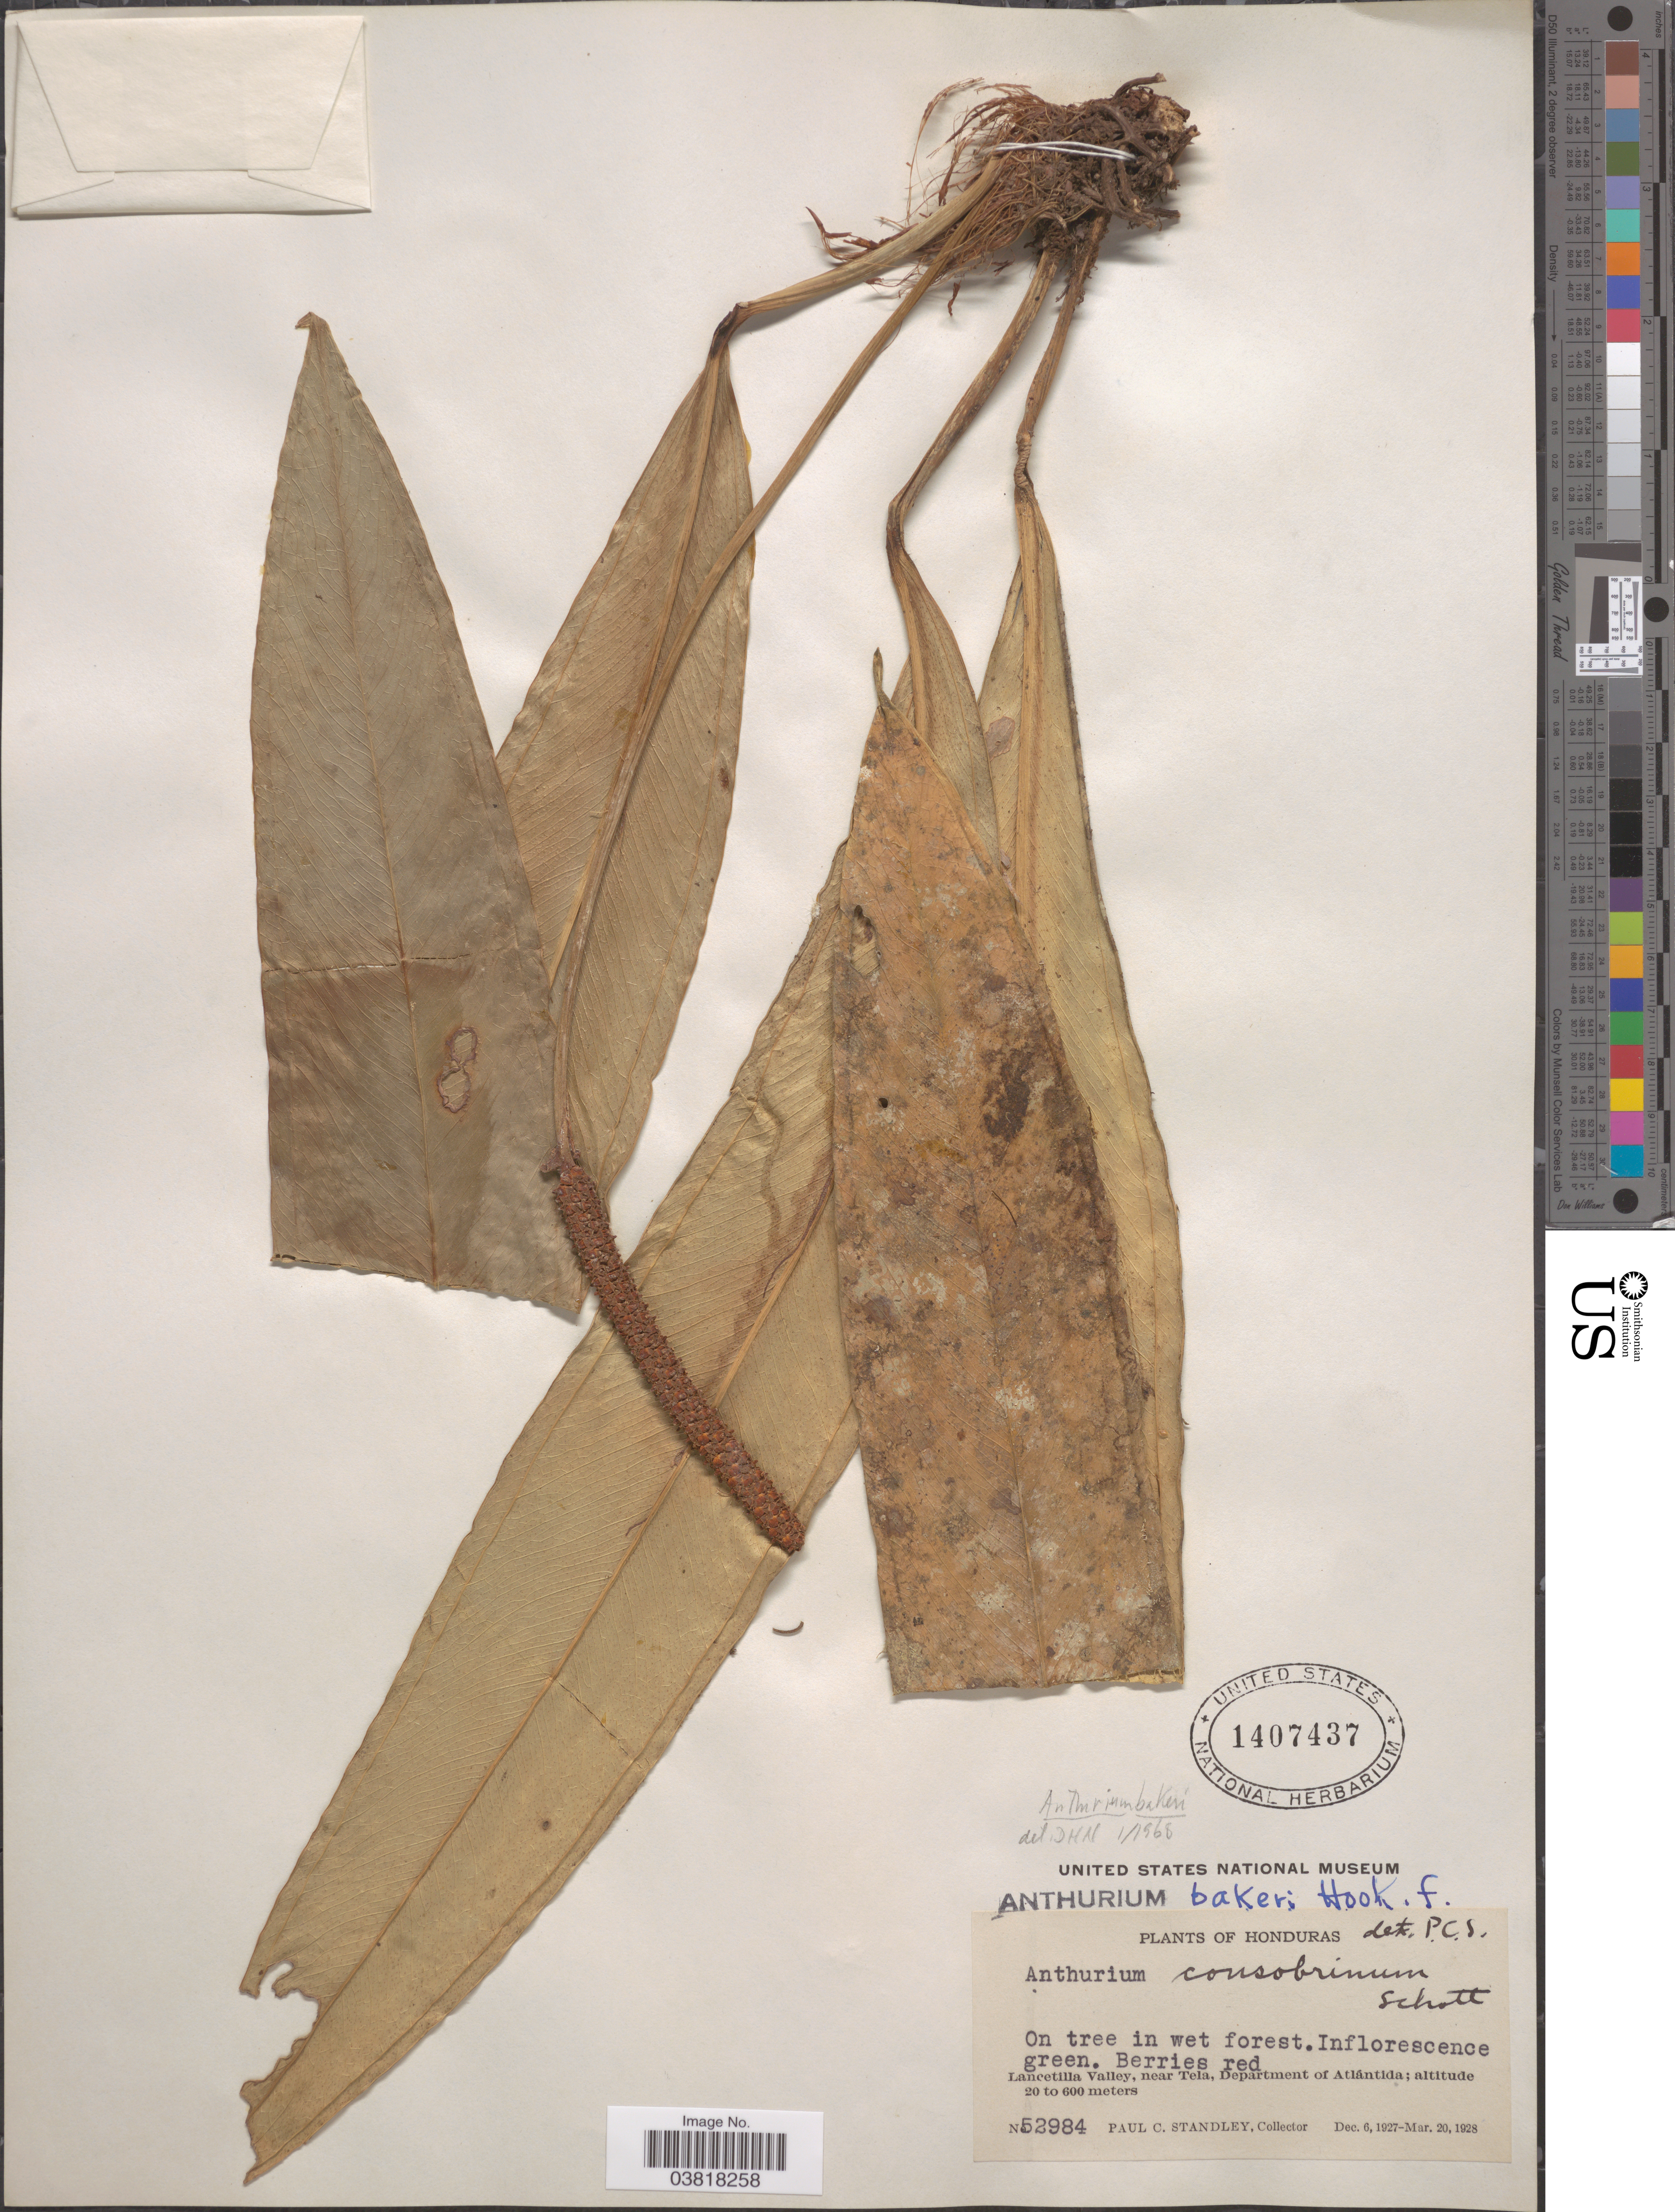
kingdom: Plantae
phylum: Tracheophyta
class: Liliopsida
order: Alismatales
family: Araceae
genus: Anthurium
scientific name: Anthurium bakeri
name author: Hook. f.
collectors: P. C. Standley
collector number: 52984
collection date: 1927-12-06/1928-03-20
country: Honduras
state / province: Atlantida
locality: Lancetilla Valley, near Tela, Department of Atlántida.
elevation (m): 20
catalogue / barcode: US 1407437